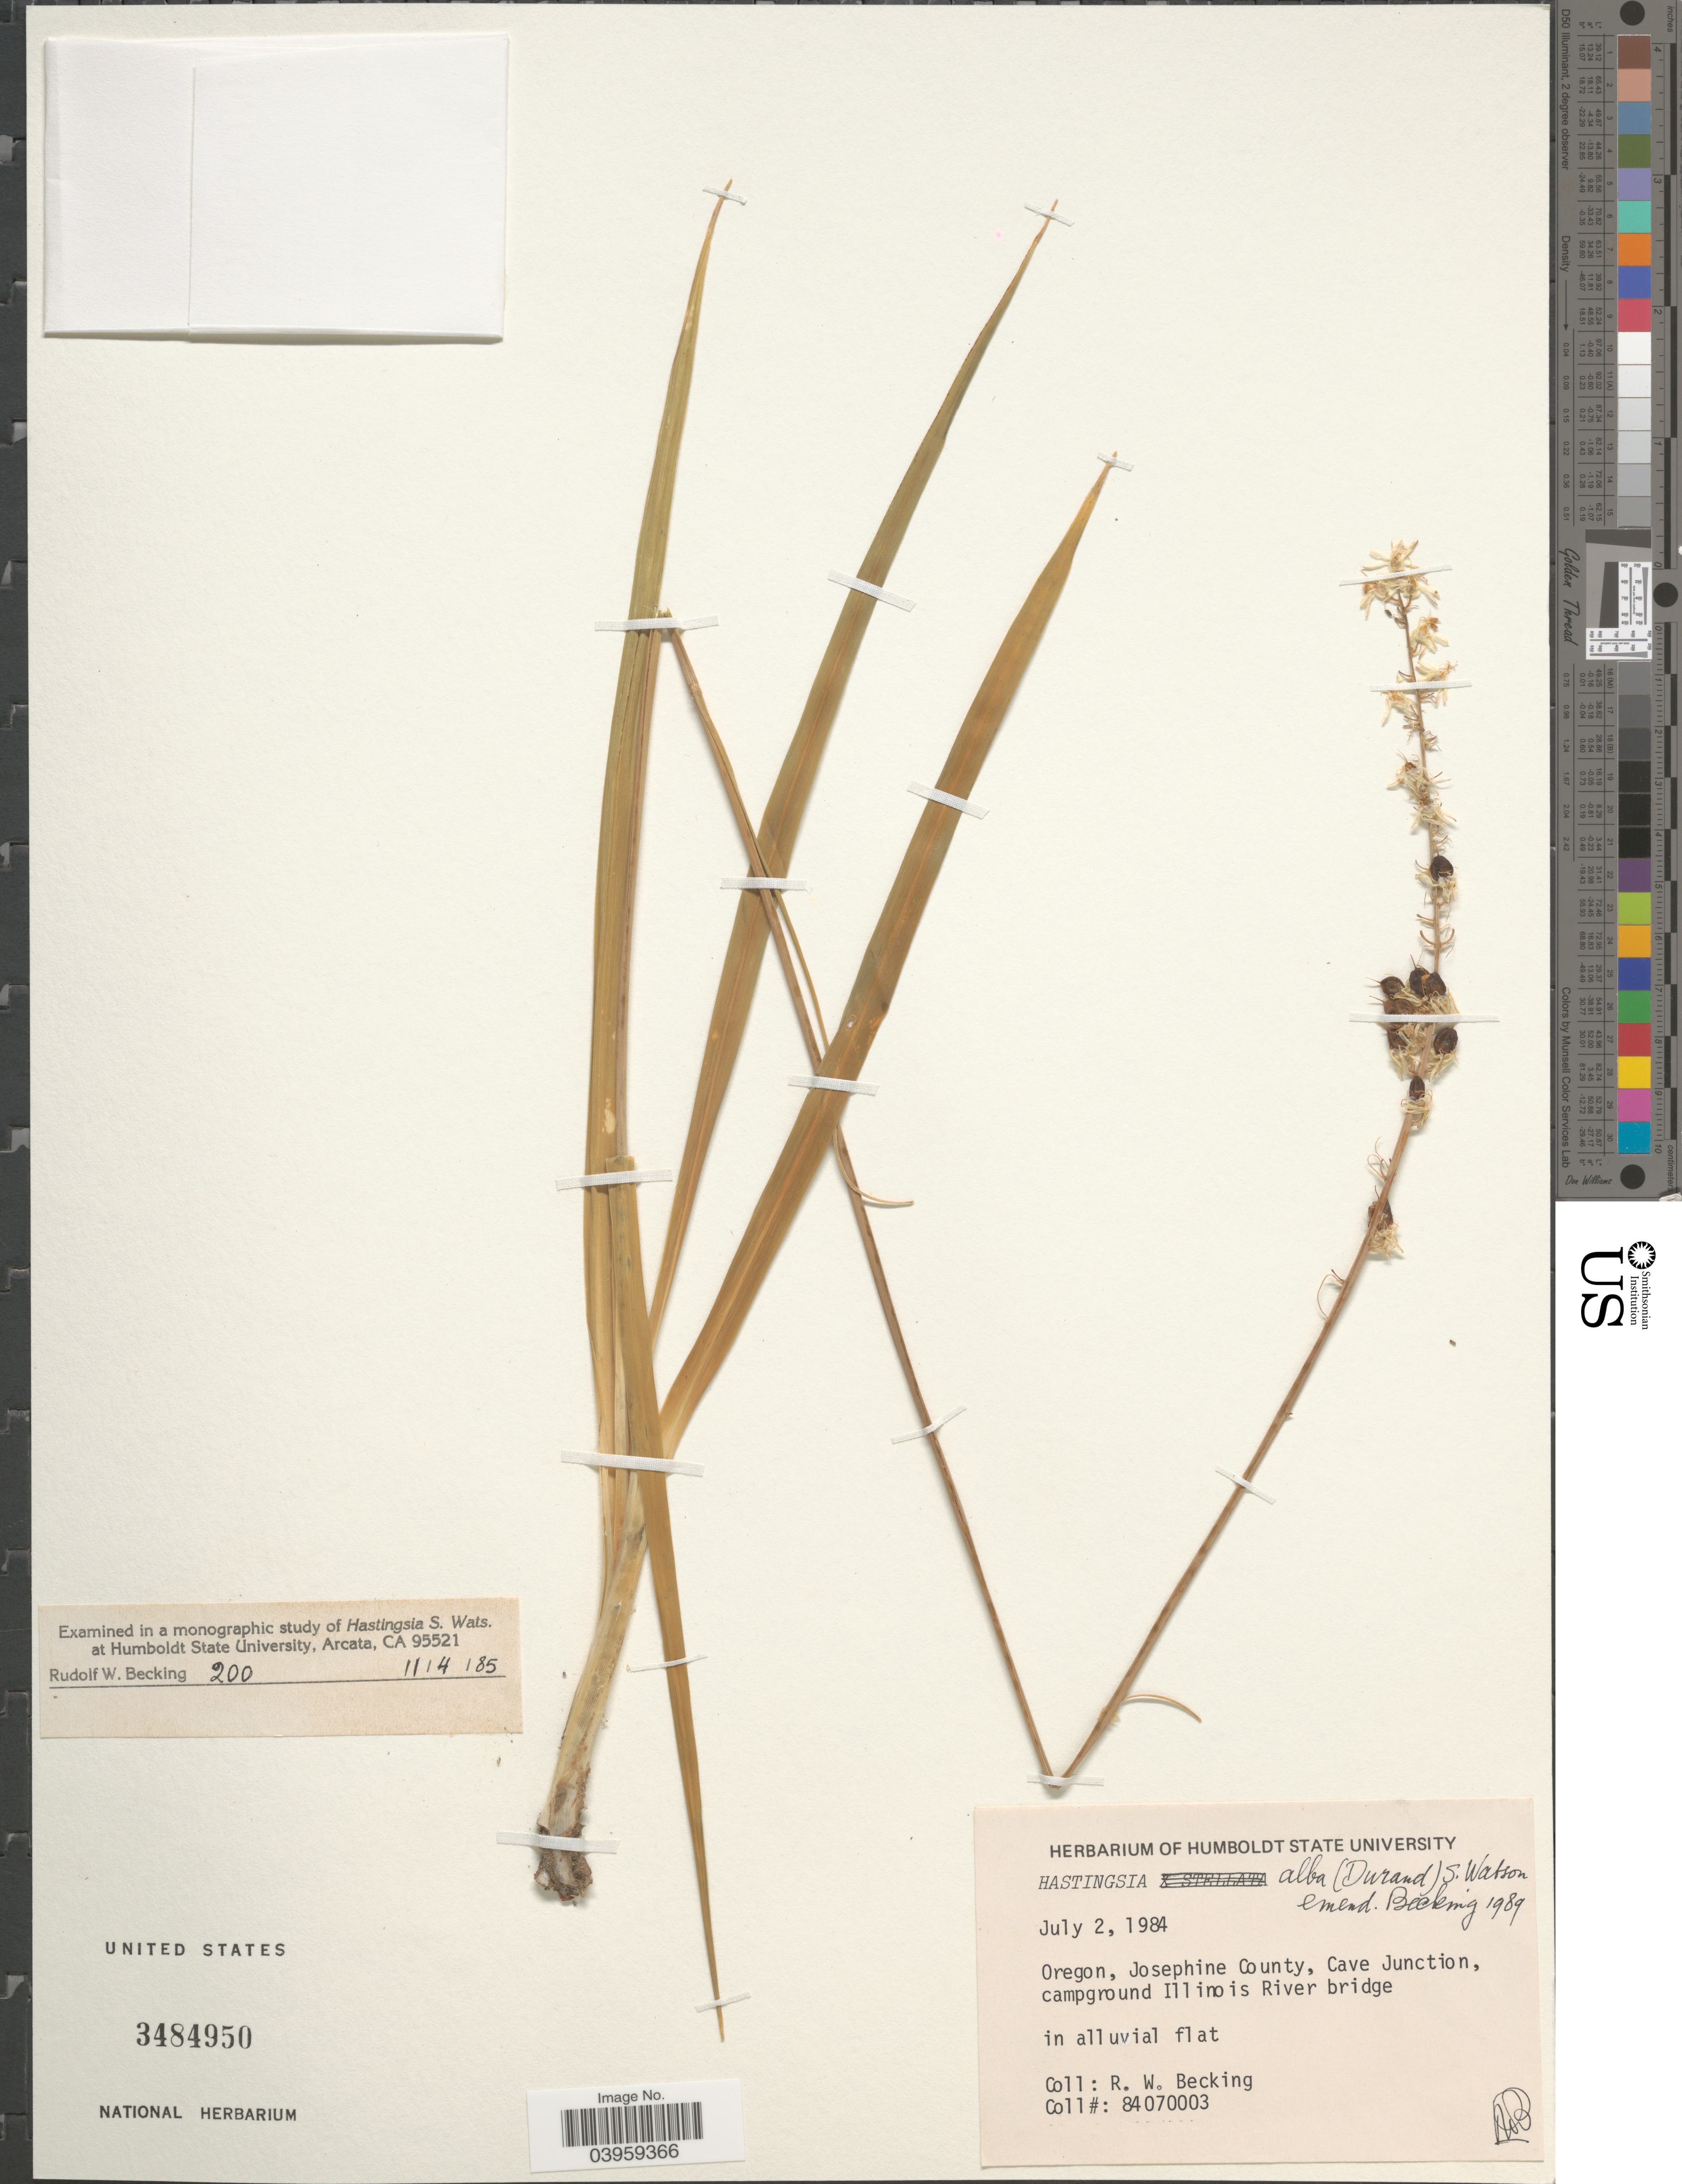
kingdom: Plantae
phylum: Tracheophyta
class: Liliopsida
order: Asparagales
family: Asparagaceae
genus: Hastingsia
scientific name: Hastingsia alba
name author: (Durand) S. Watson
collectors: R. Becking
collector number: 84070003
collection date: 1984-07-02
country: United States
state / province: Oregon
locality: Josephine County, Cave Junction, campground Illinois River bridge.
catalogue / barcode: US 3484950